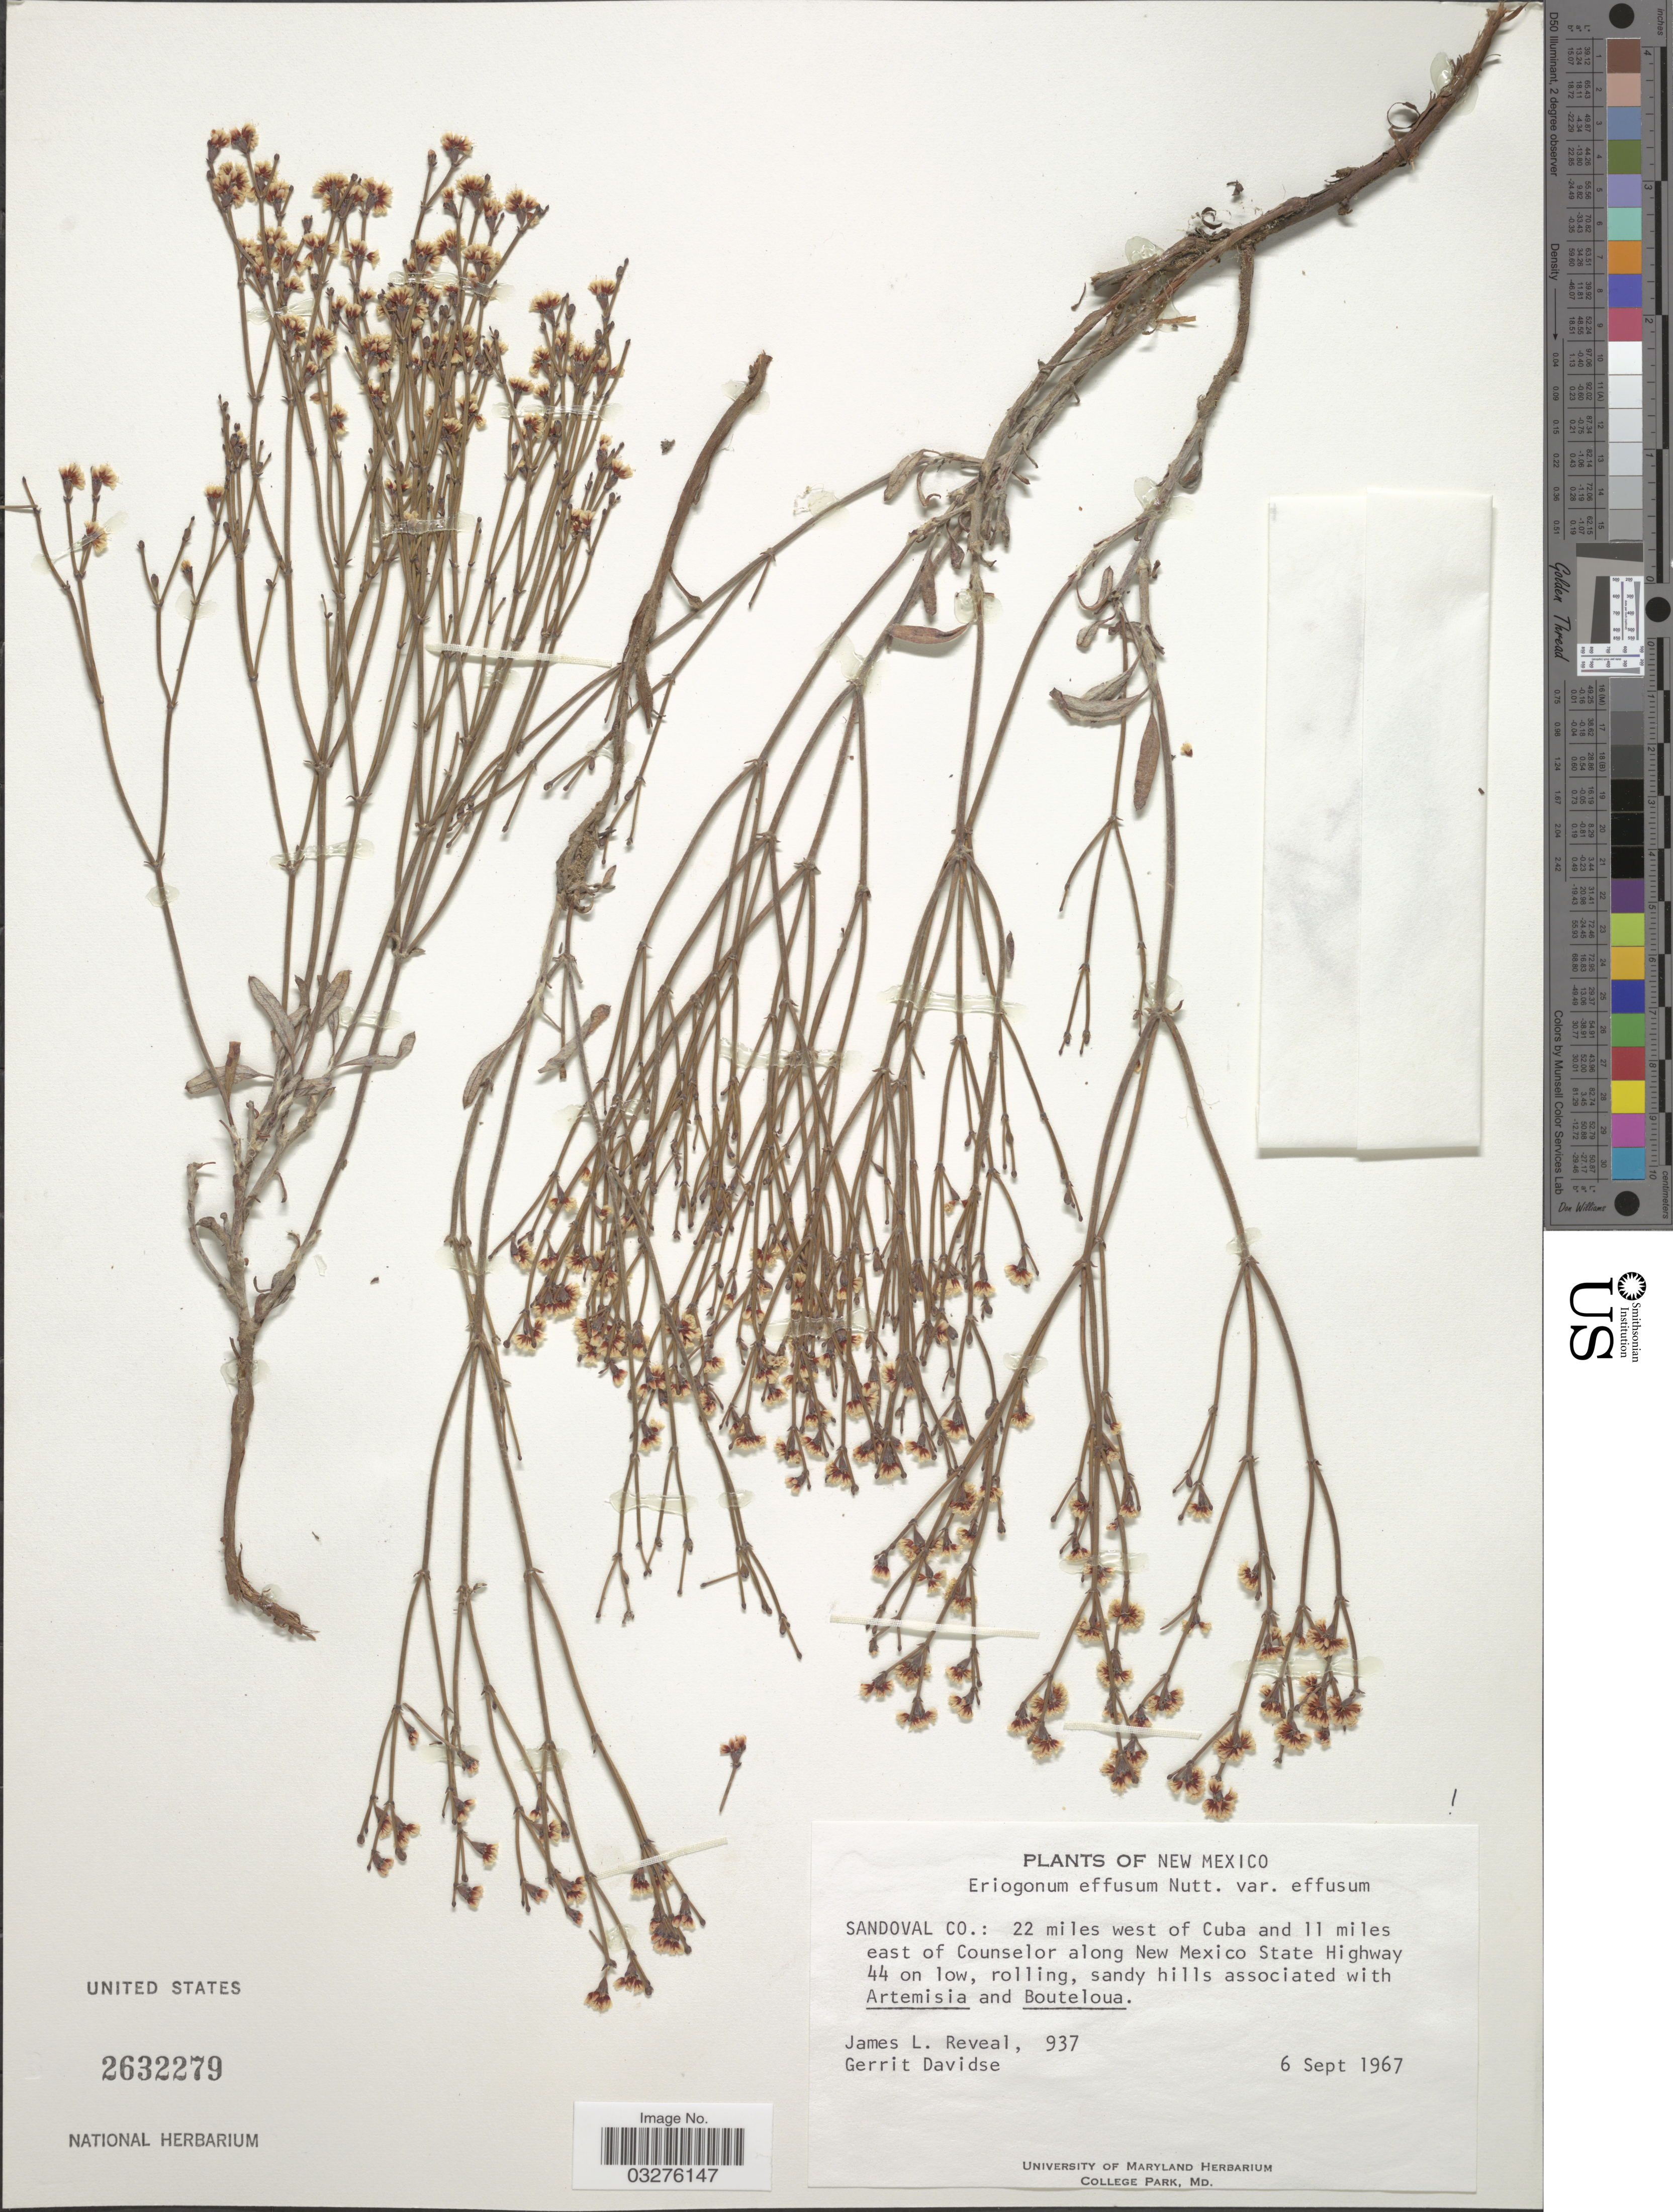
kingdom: Plantae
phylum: Tracheophyta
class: Magnoliopsida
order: Caryophyllales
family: Polygonaceae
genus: Eriogonum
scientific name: Eriogonum effusum var. effusum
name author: Nutt.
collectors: J. L. Reveal & G. Davidse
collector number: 937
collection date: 1967-09-06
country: United States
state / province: New Mexico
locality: Sandoval Co.: 22 miles west of Cuba and 11 miles east of Counselor along New Mexico State Highway 44.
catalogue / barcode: US 2632279